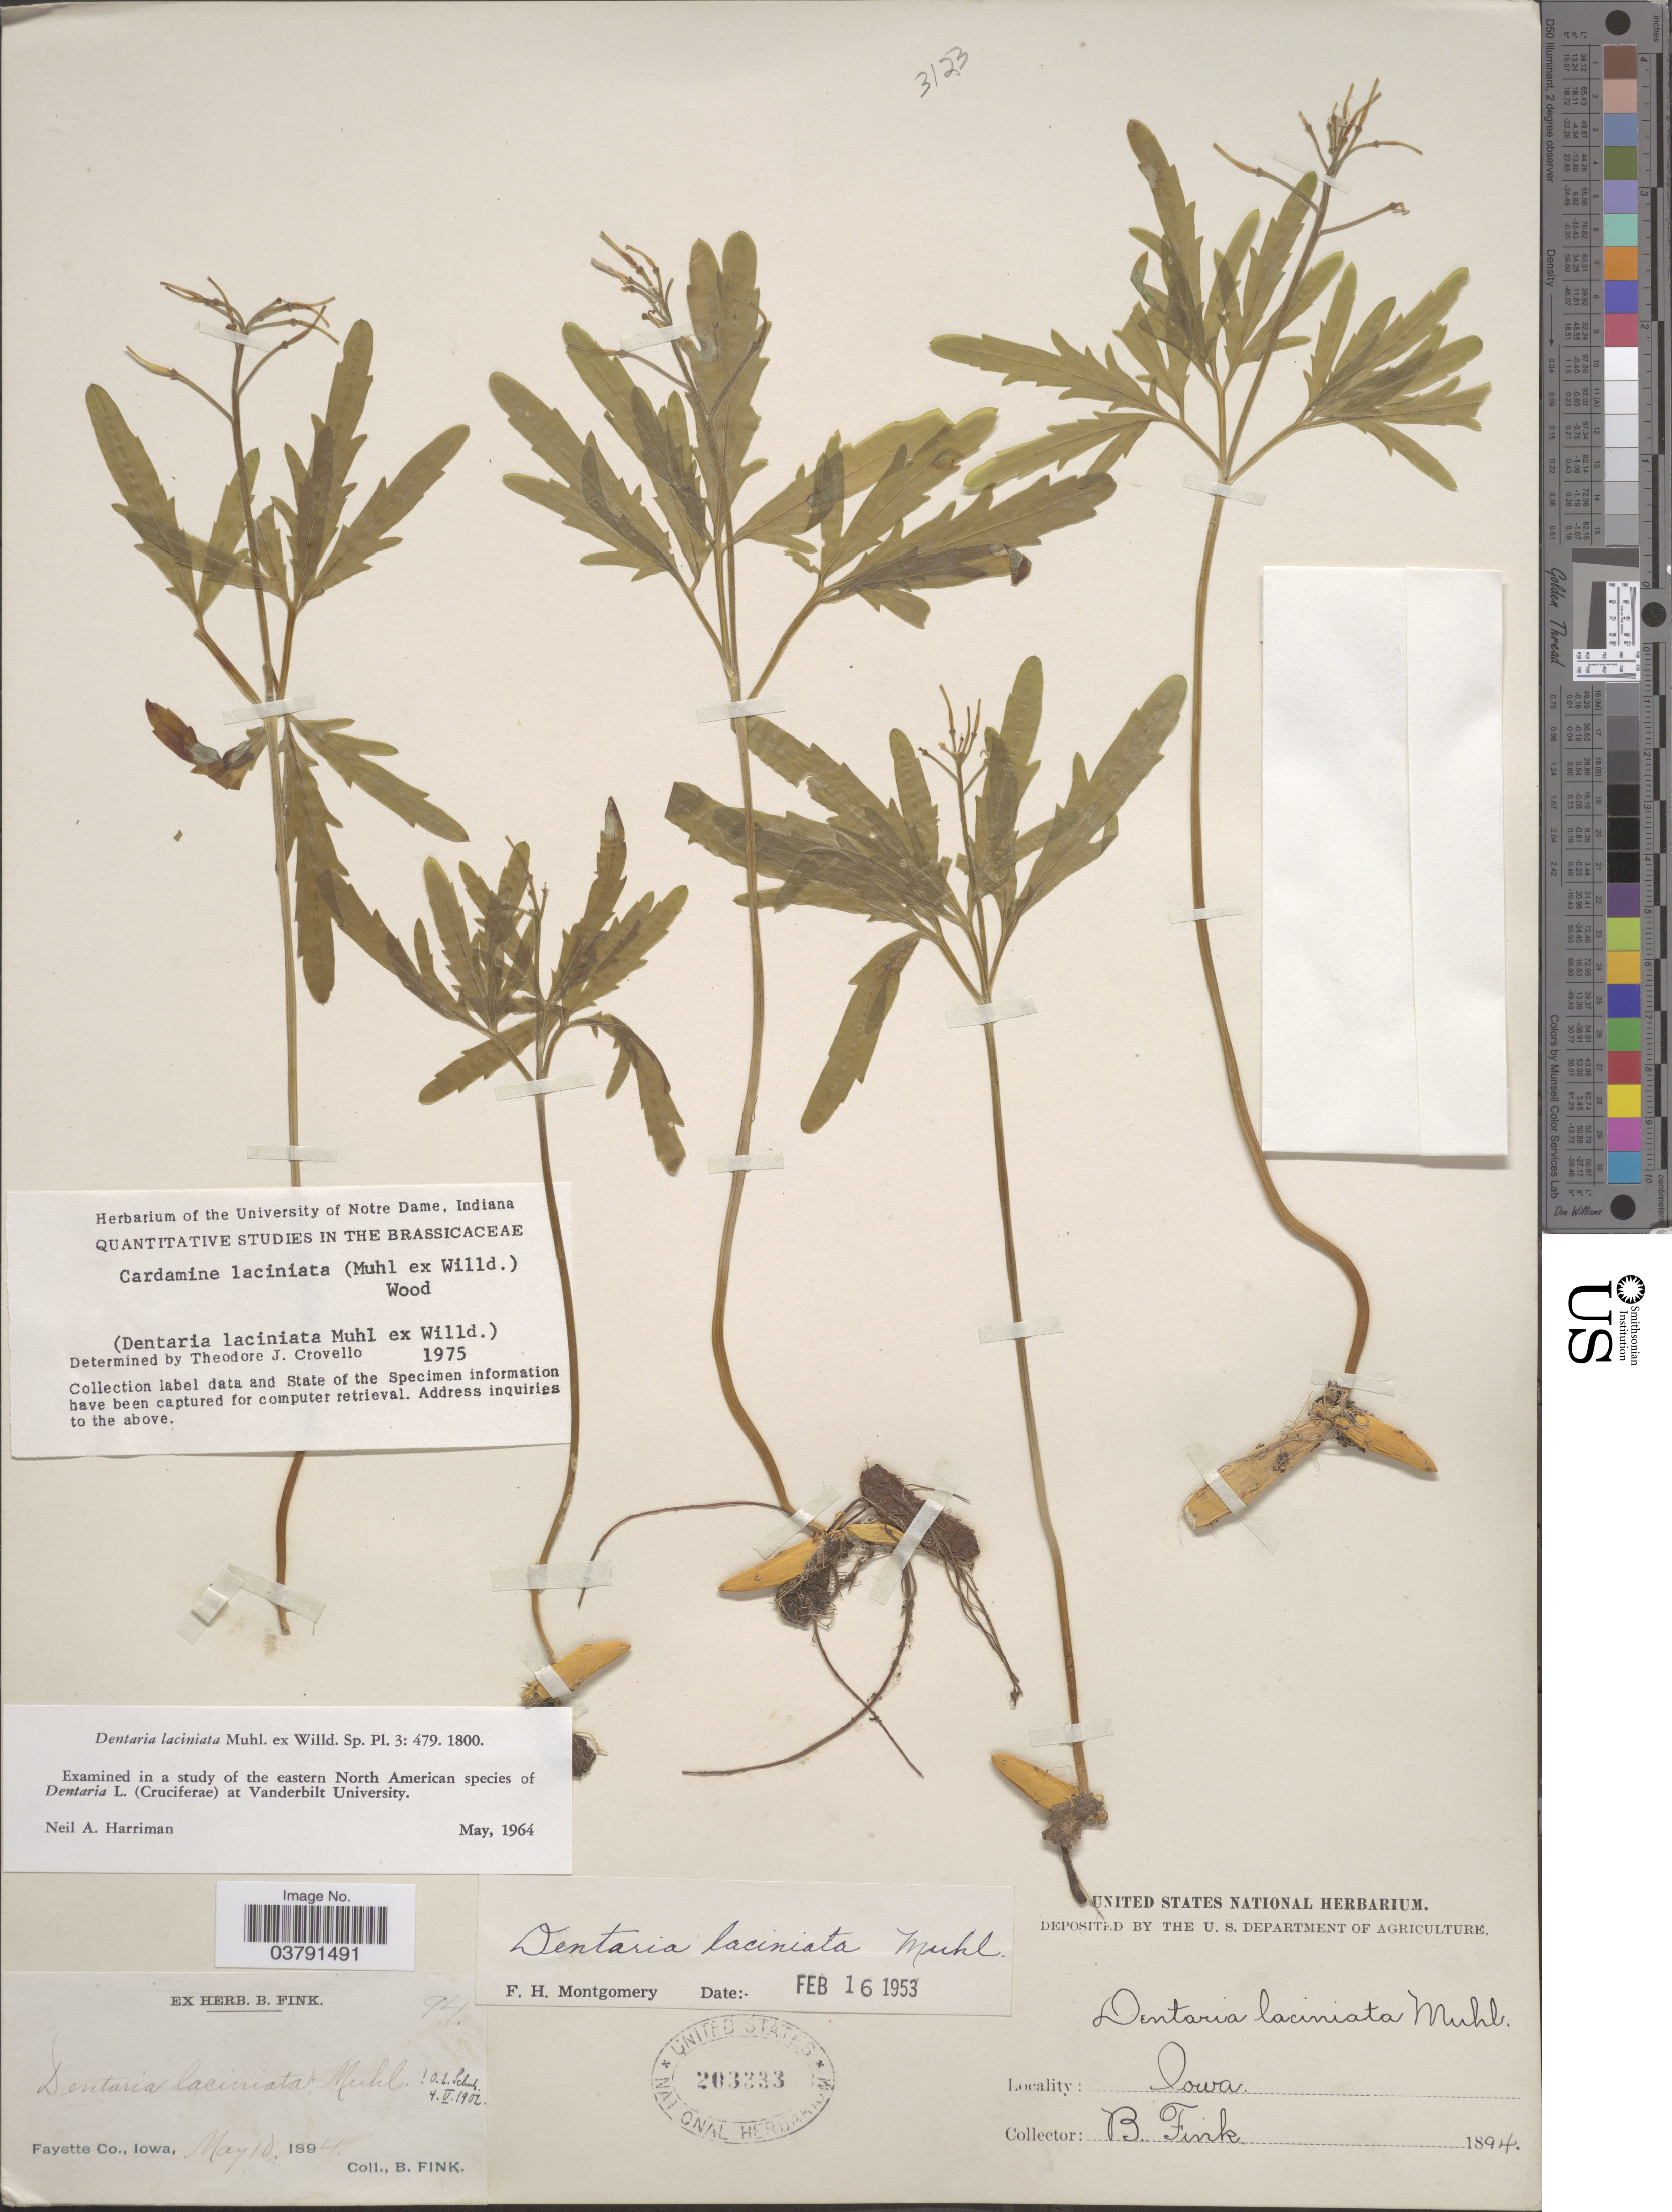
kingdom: Plantae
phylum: Tracheophyta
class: Magnoliopsida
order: Brassicales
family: Brassicaceae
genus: Dentaria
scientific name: Dentaria laciniata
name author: Muhl.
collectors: B. Fink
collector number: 94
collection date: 1894-05-10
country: United States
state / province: Iowa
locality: Fayette Co.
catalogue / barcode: US 203333